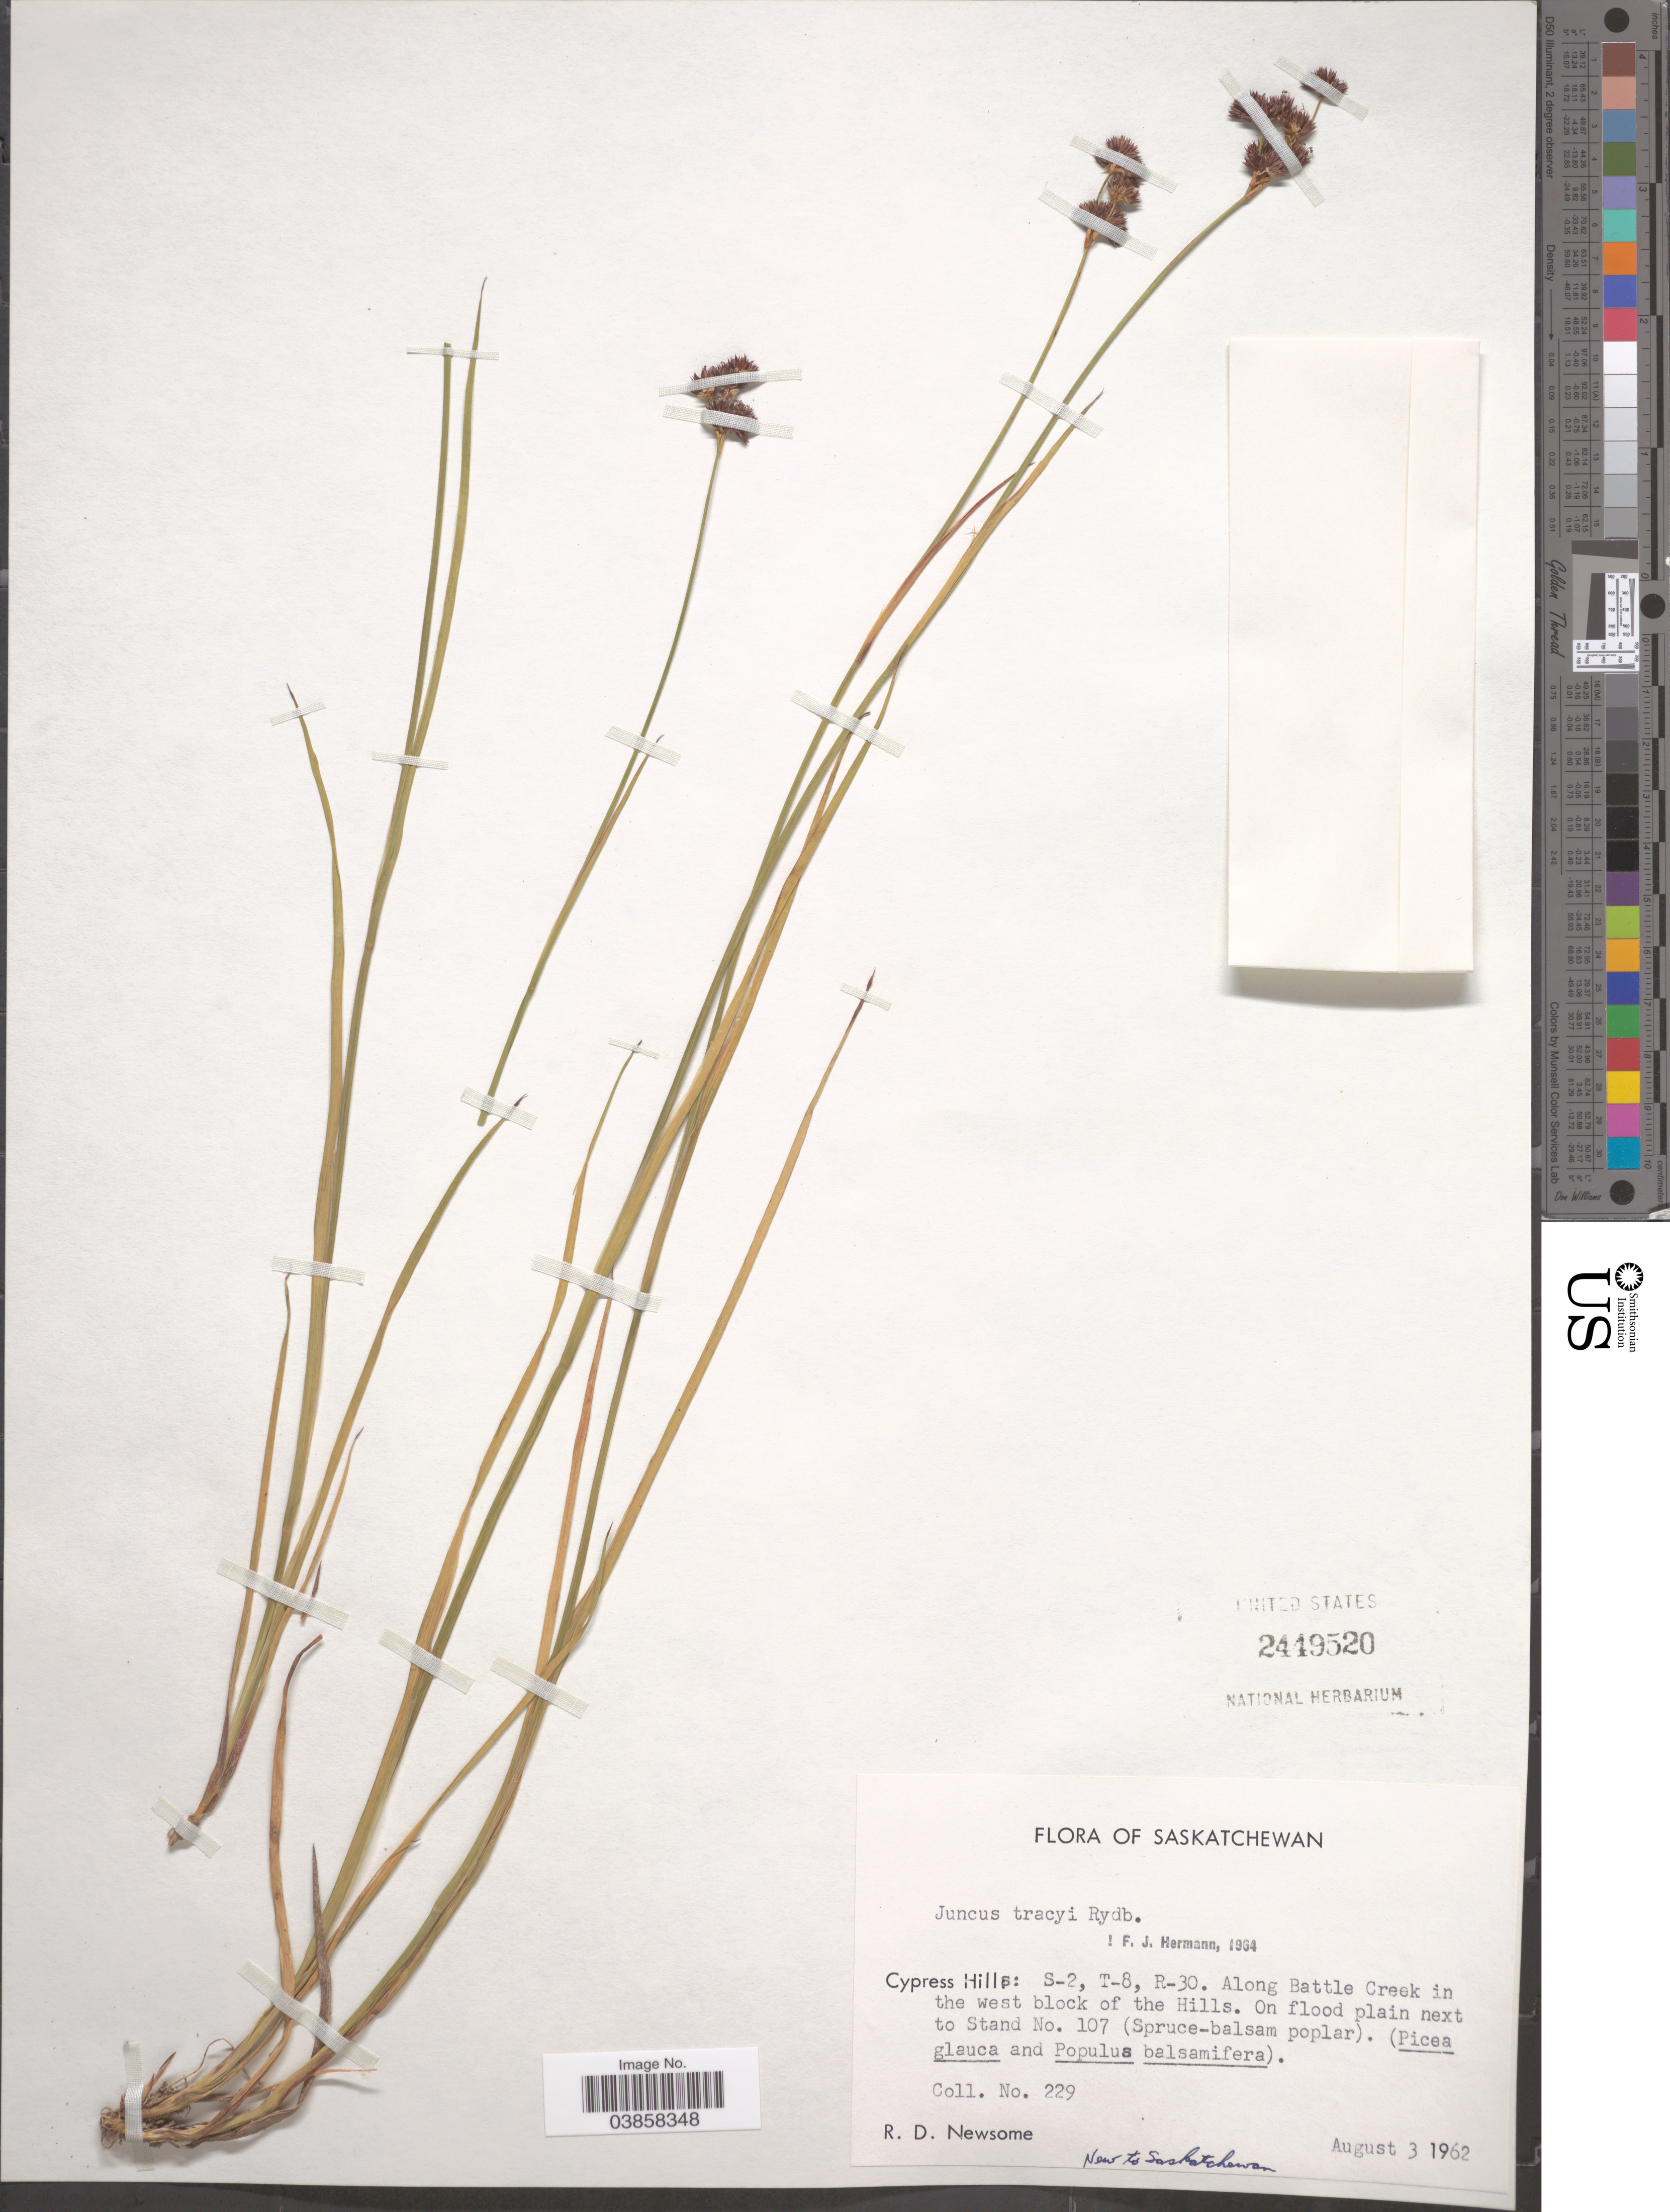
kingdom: Plantae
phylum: Tracheophyta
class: Liliopsida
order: Poales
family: Juncaceae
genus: Juncus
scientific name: Juncus tracyi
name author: Rydb.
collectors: R. Newsome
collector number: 229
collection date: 1962-08-03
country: Canada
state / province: Saskatchewan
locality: Cypress Hills: S-2, T-8, R-30. Along Battle Creek in the west block of the Hills. On flood plain next to Stand No. 107.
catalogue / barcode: US 2449520